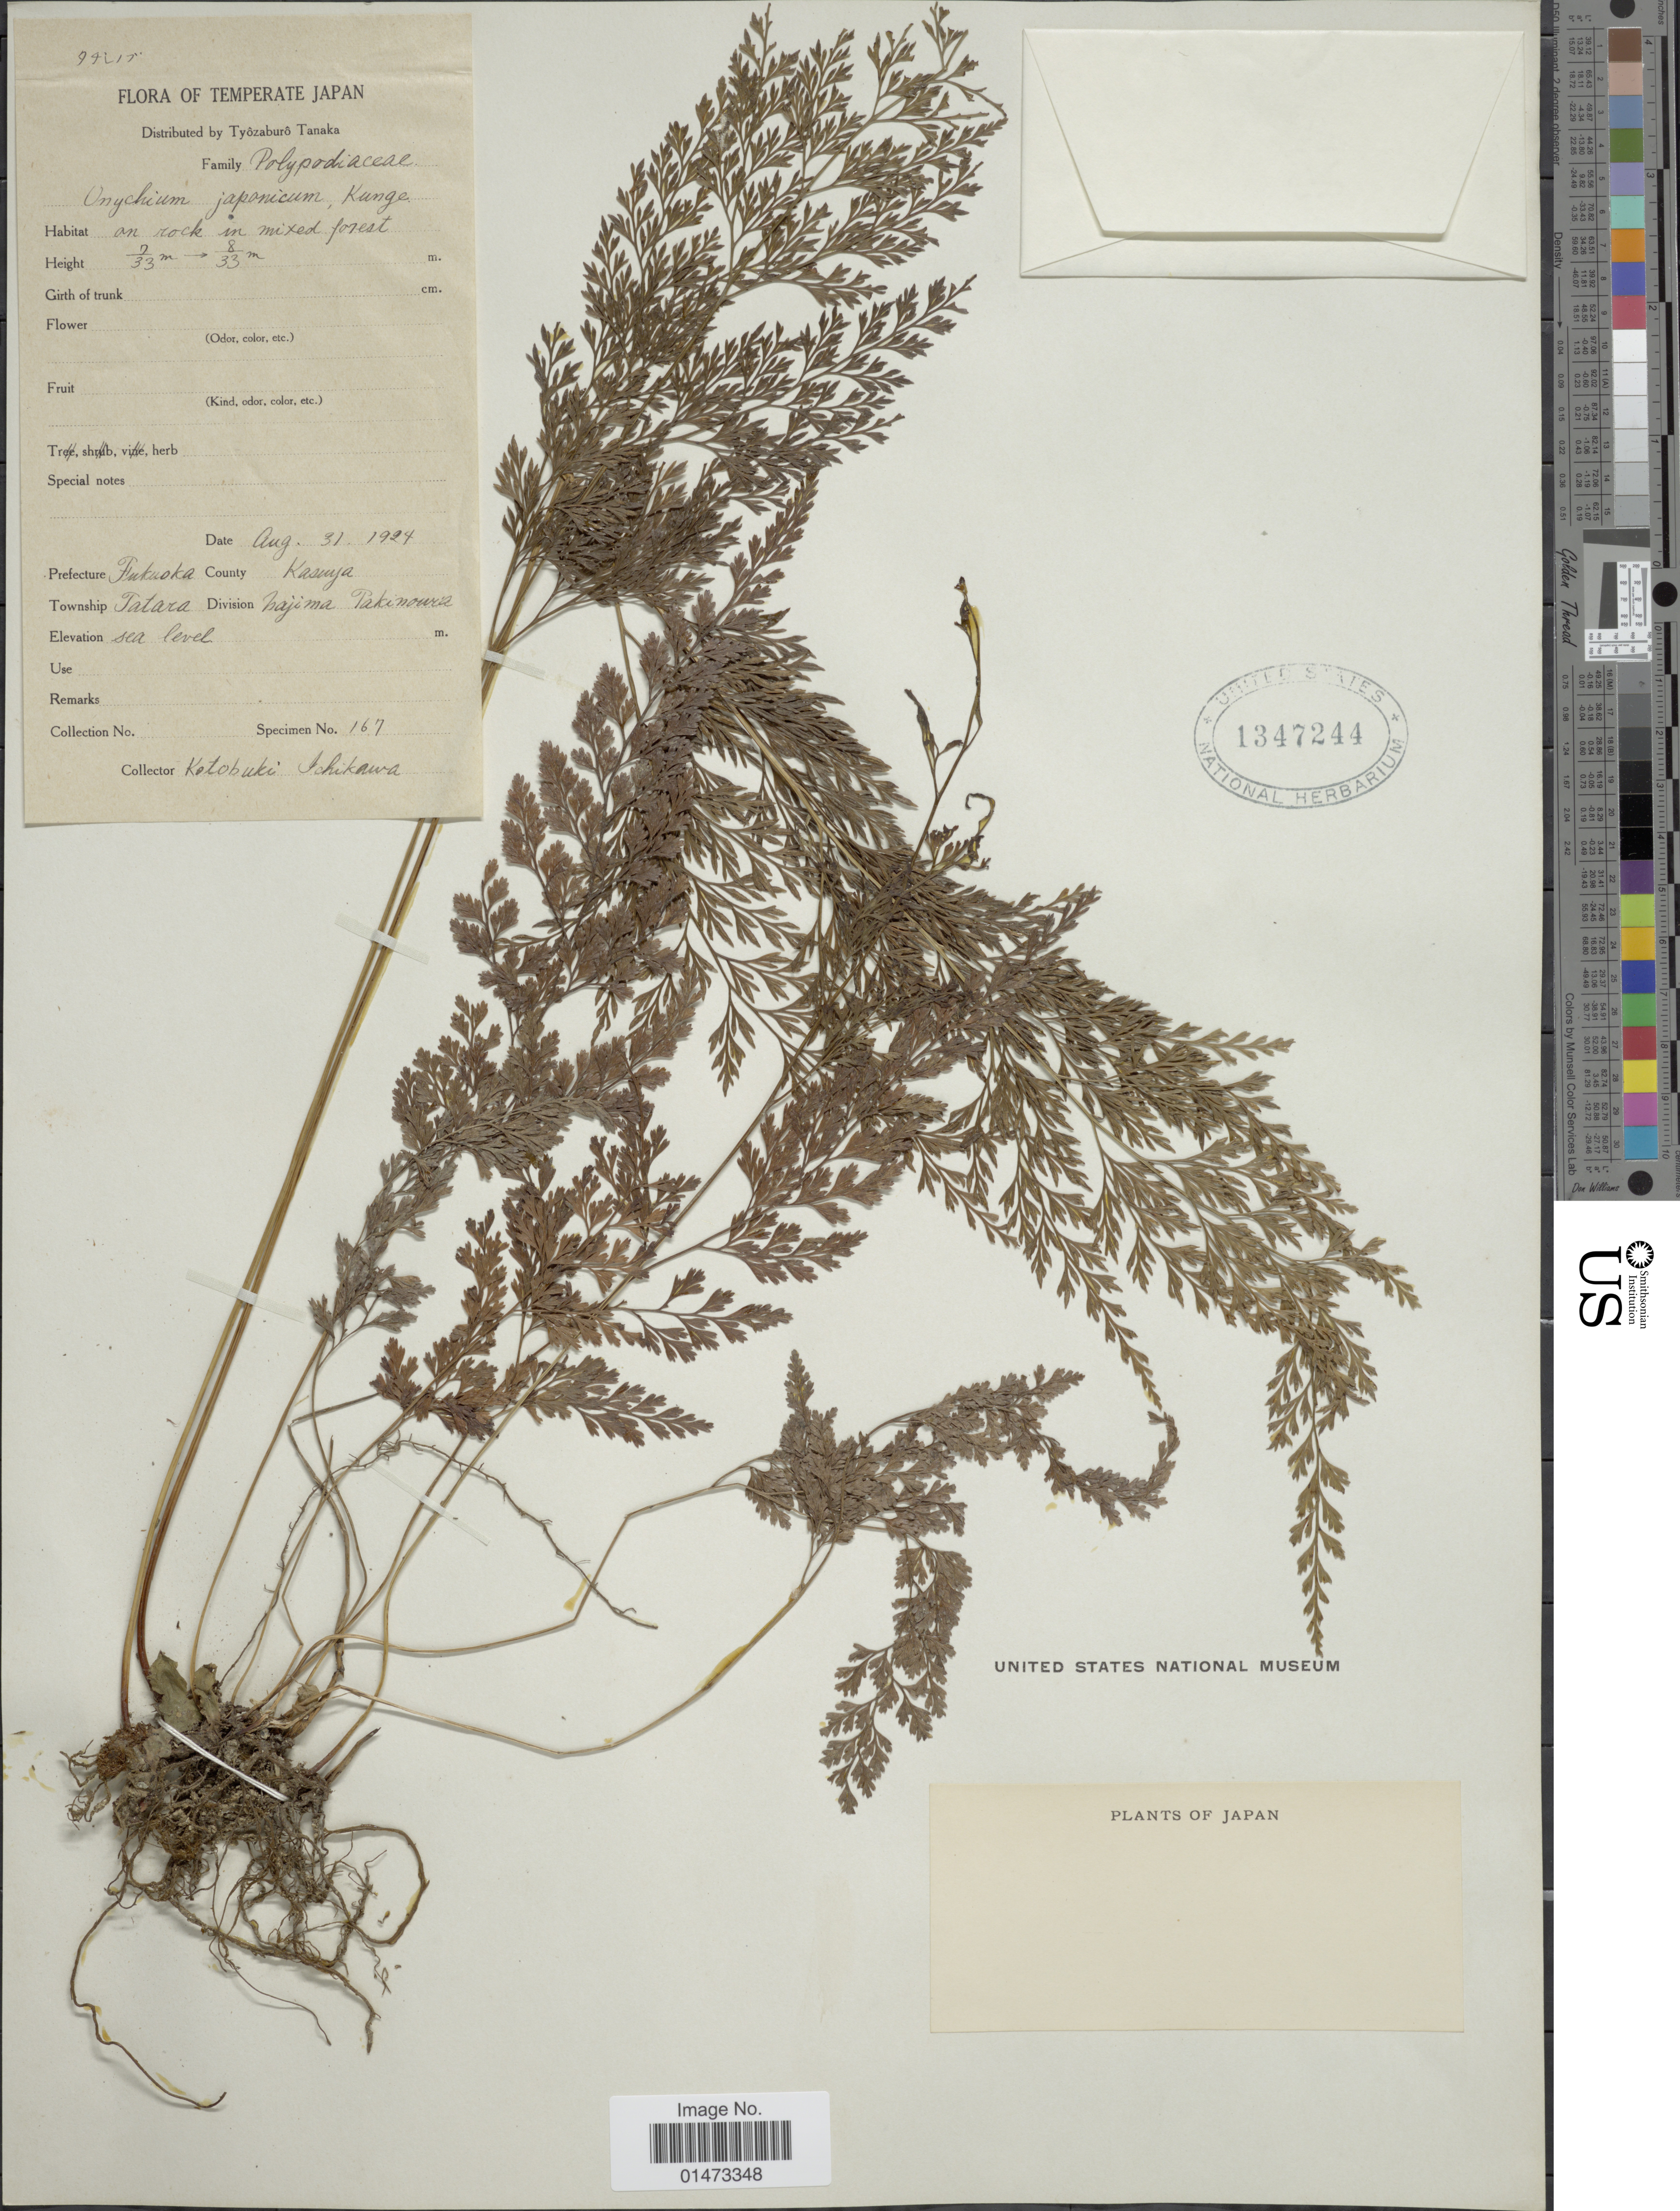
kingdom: Plantae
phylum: Tracheophyta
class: Polypodiopsida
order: Polypodiales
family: Pteridaceae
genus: Onychium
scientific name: Onychium japonicum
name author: (Thunb.) Kunze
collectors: K. Ichikawa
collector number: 167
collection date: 1924-08-31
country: Japan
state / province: Hukuoka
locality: Temperate Japan, County Kasuya, Township Tatara, Najima Takinoura.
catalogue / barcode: US 1347244